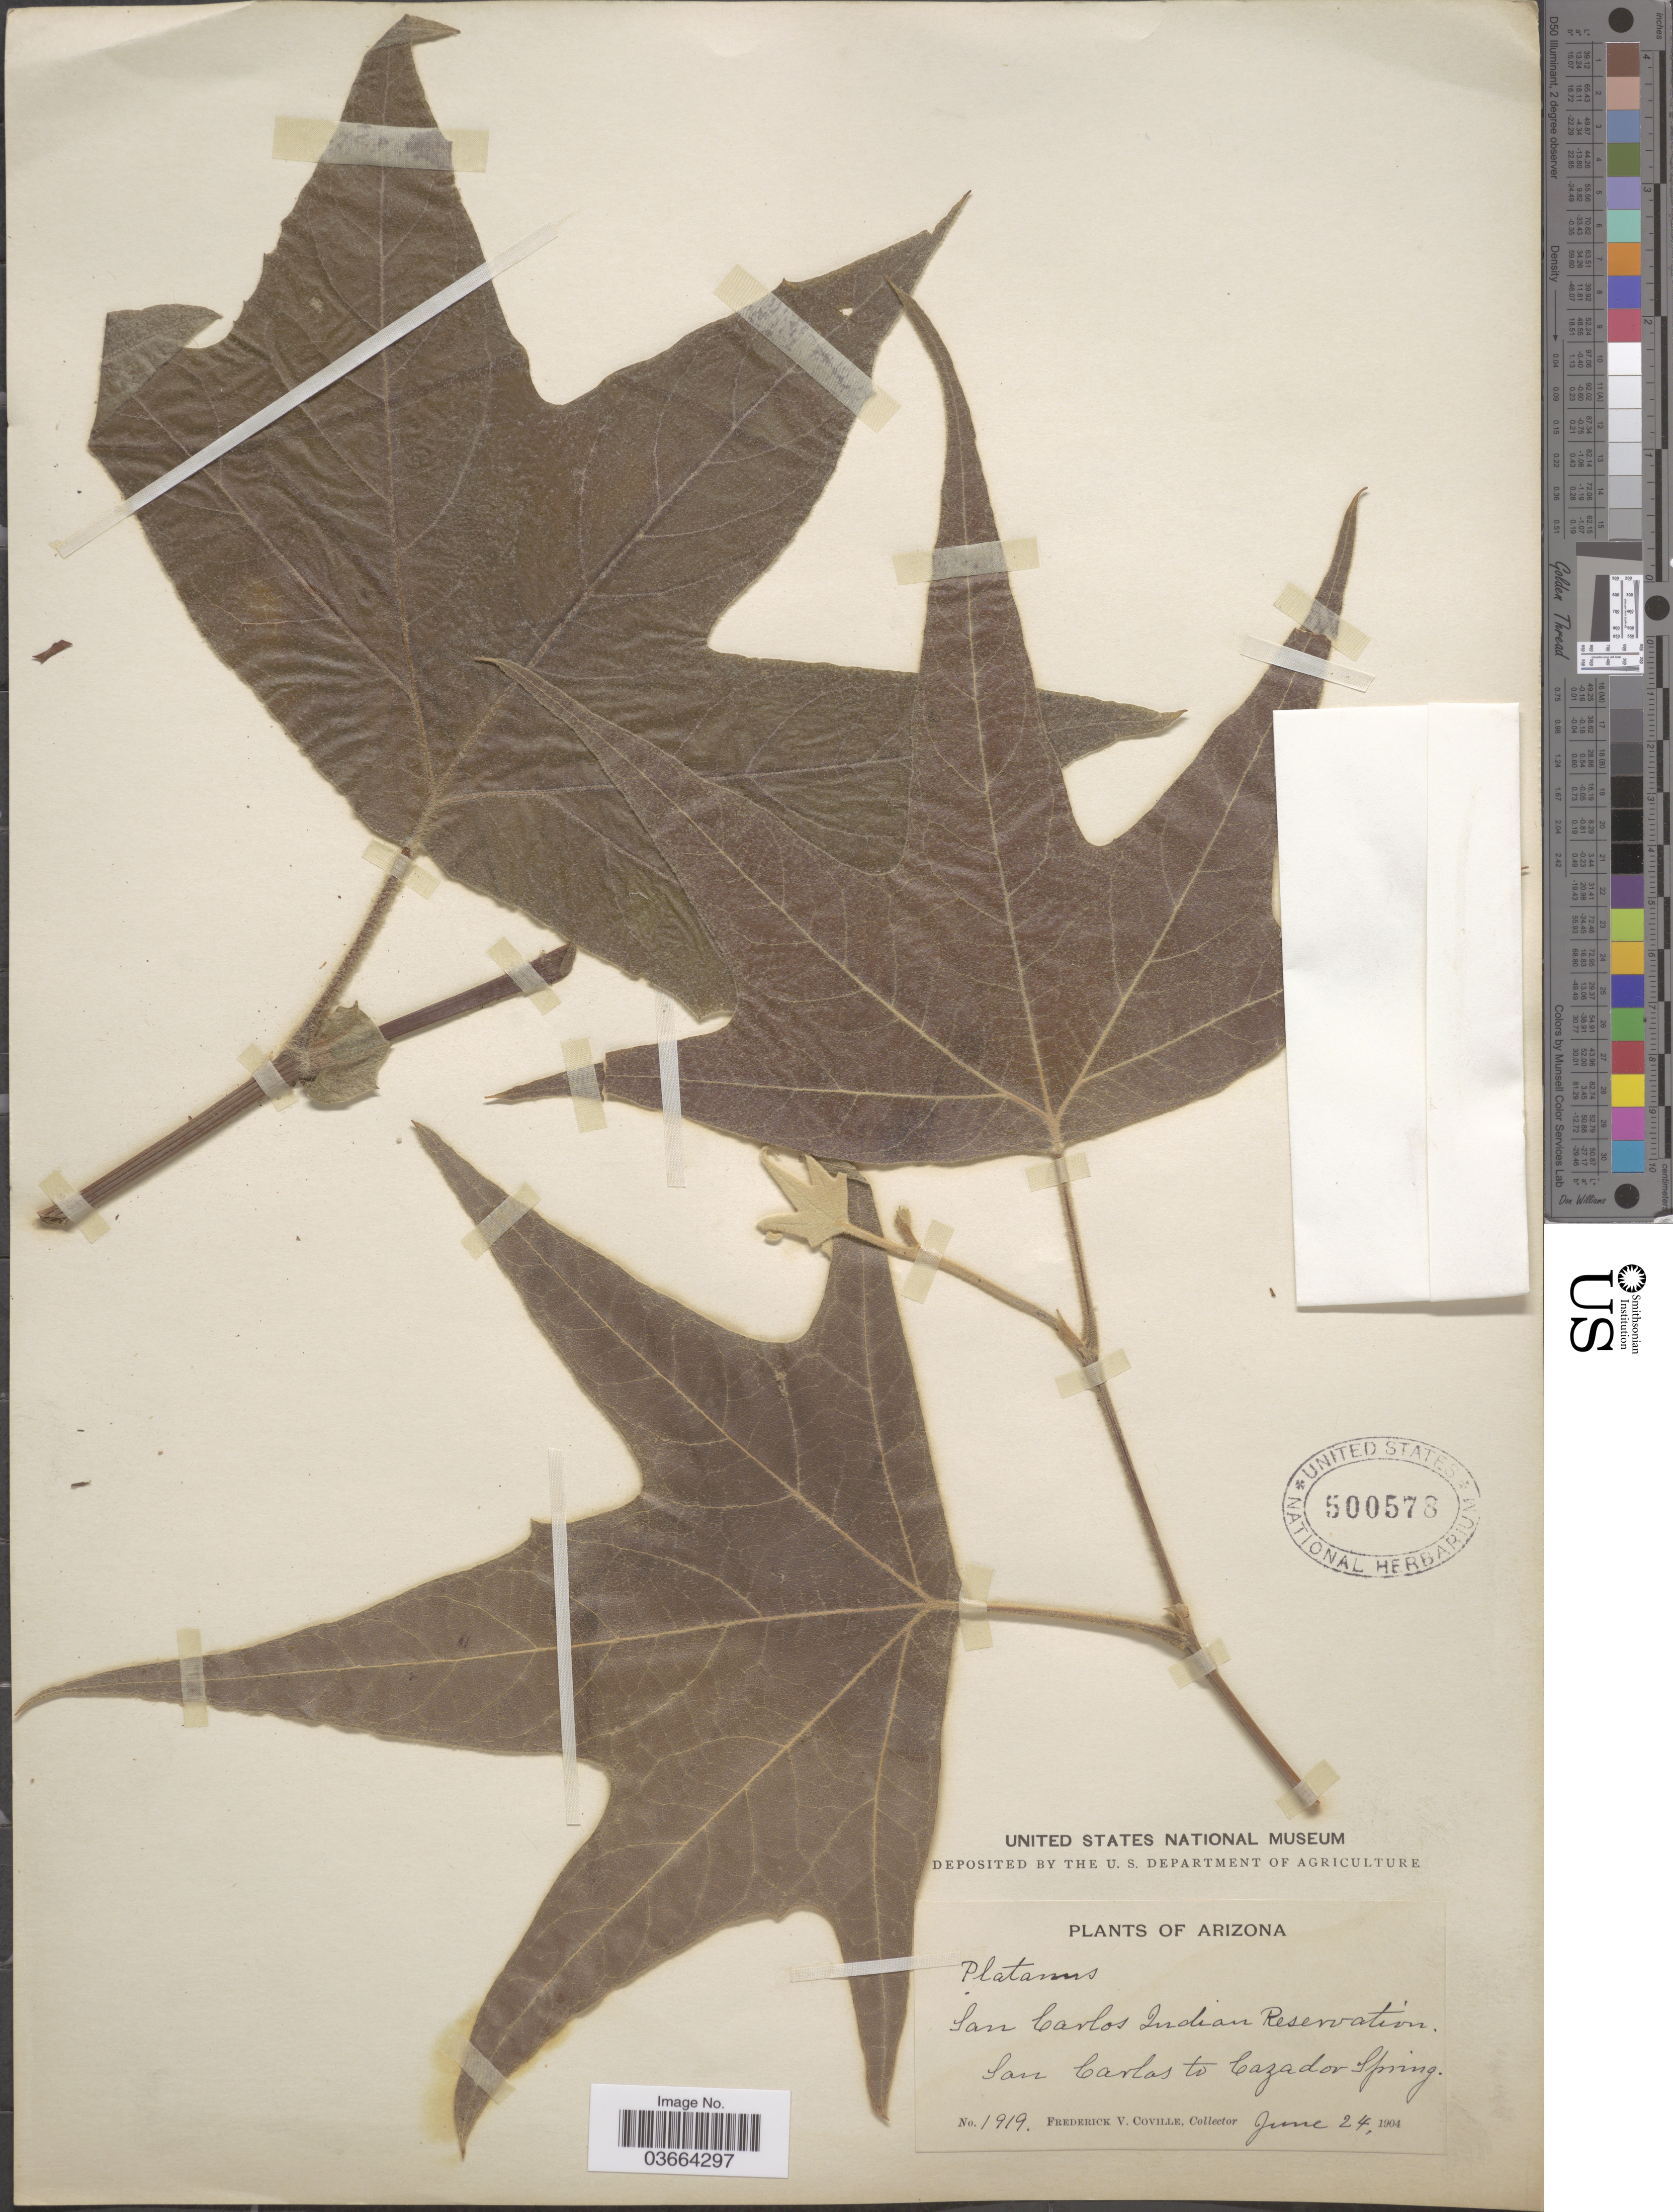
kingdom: Plantae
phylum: Tracheophyta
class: Magnoliopsida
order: Proteales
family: Platanaceae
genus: Platanus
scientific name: Platanus sp.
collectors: F. V. Coville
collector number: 1919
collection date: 1904-06-24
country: United States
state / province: Arizona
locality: San Carlos Indian Reservation. San Carlos to Cazador Spring.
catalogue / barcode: US 500578